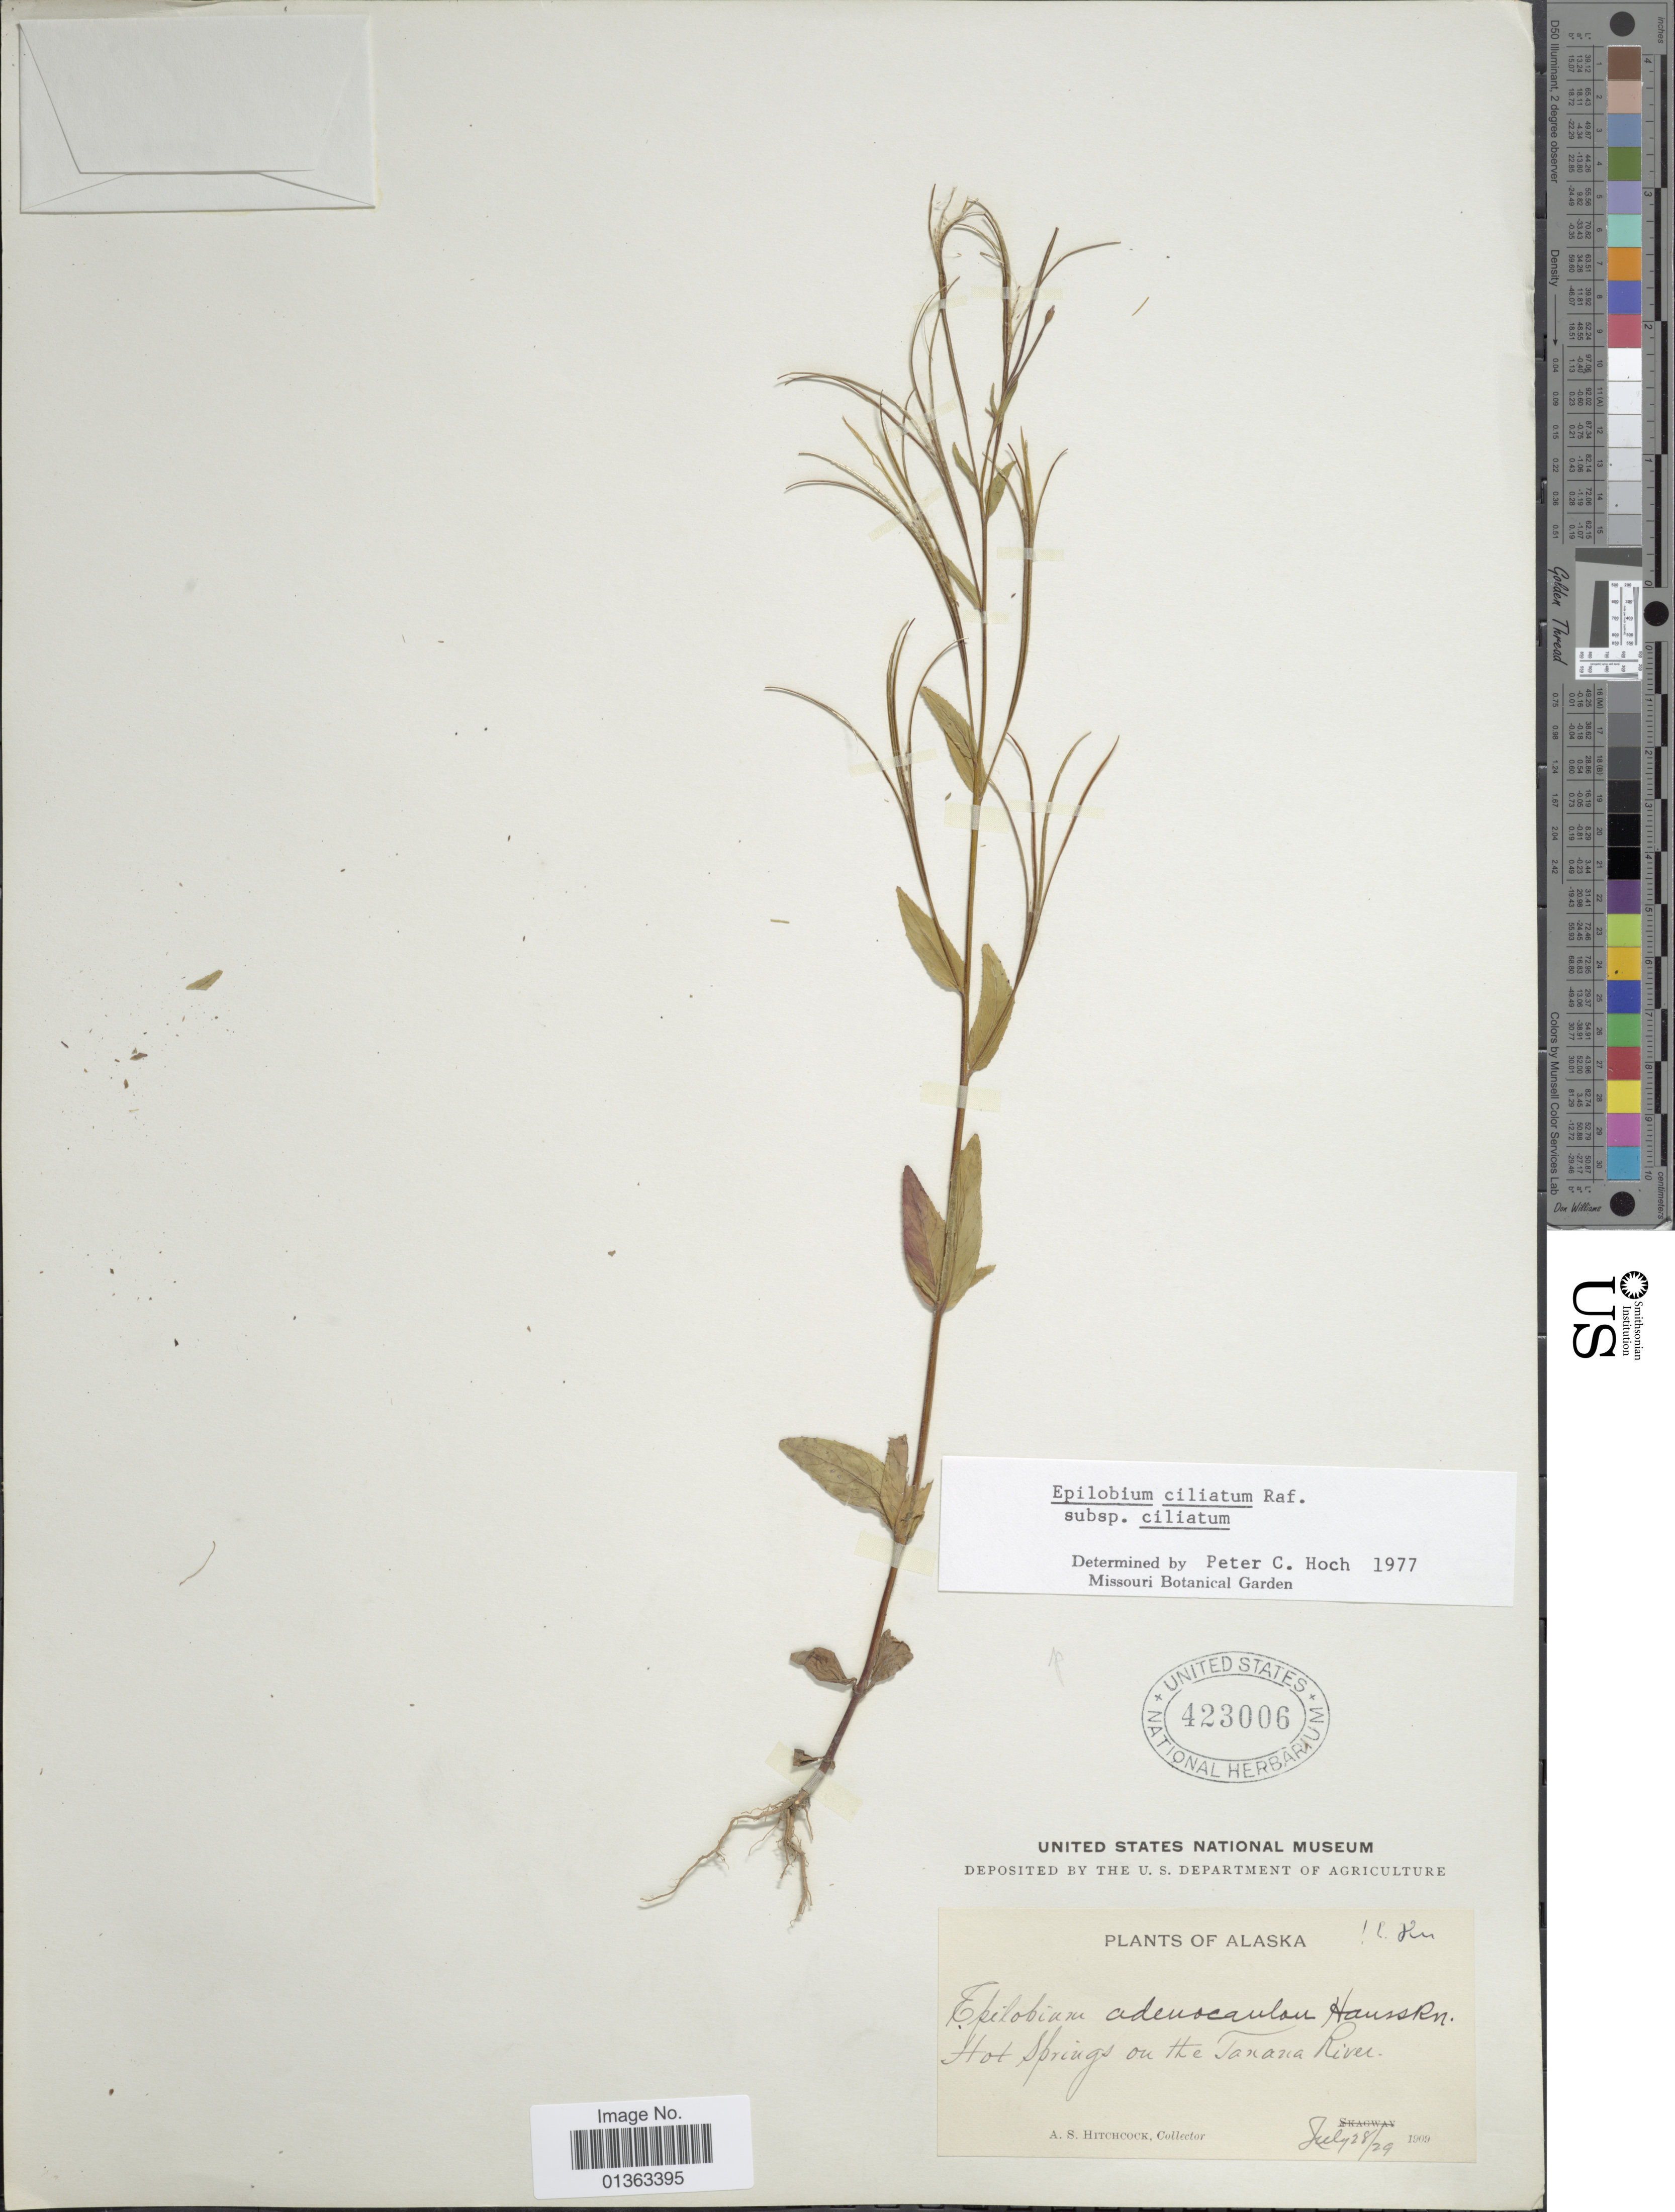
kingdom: Plantae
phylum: Tracheophyta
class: Magnoliopsida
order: Myrtales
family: Onagraceae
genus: Epilobium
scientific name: Epilobium ciliatum subsp. ciliatum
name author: Raf.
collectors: A. S. Hitchcock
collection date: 1909-07-28/1909-07-29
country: United States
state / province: Alaska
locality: Hot Springs on the Tanana River.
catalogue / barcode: US 423006